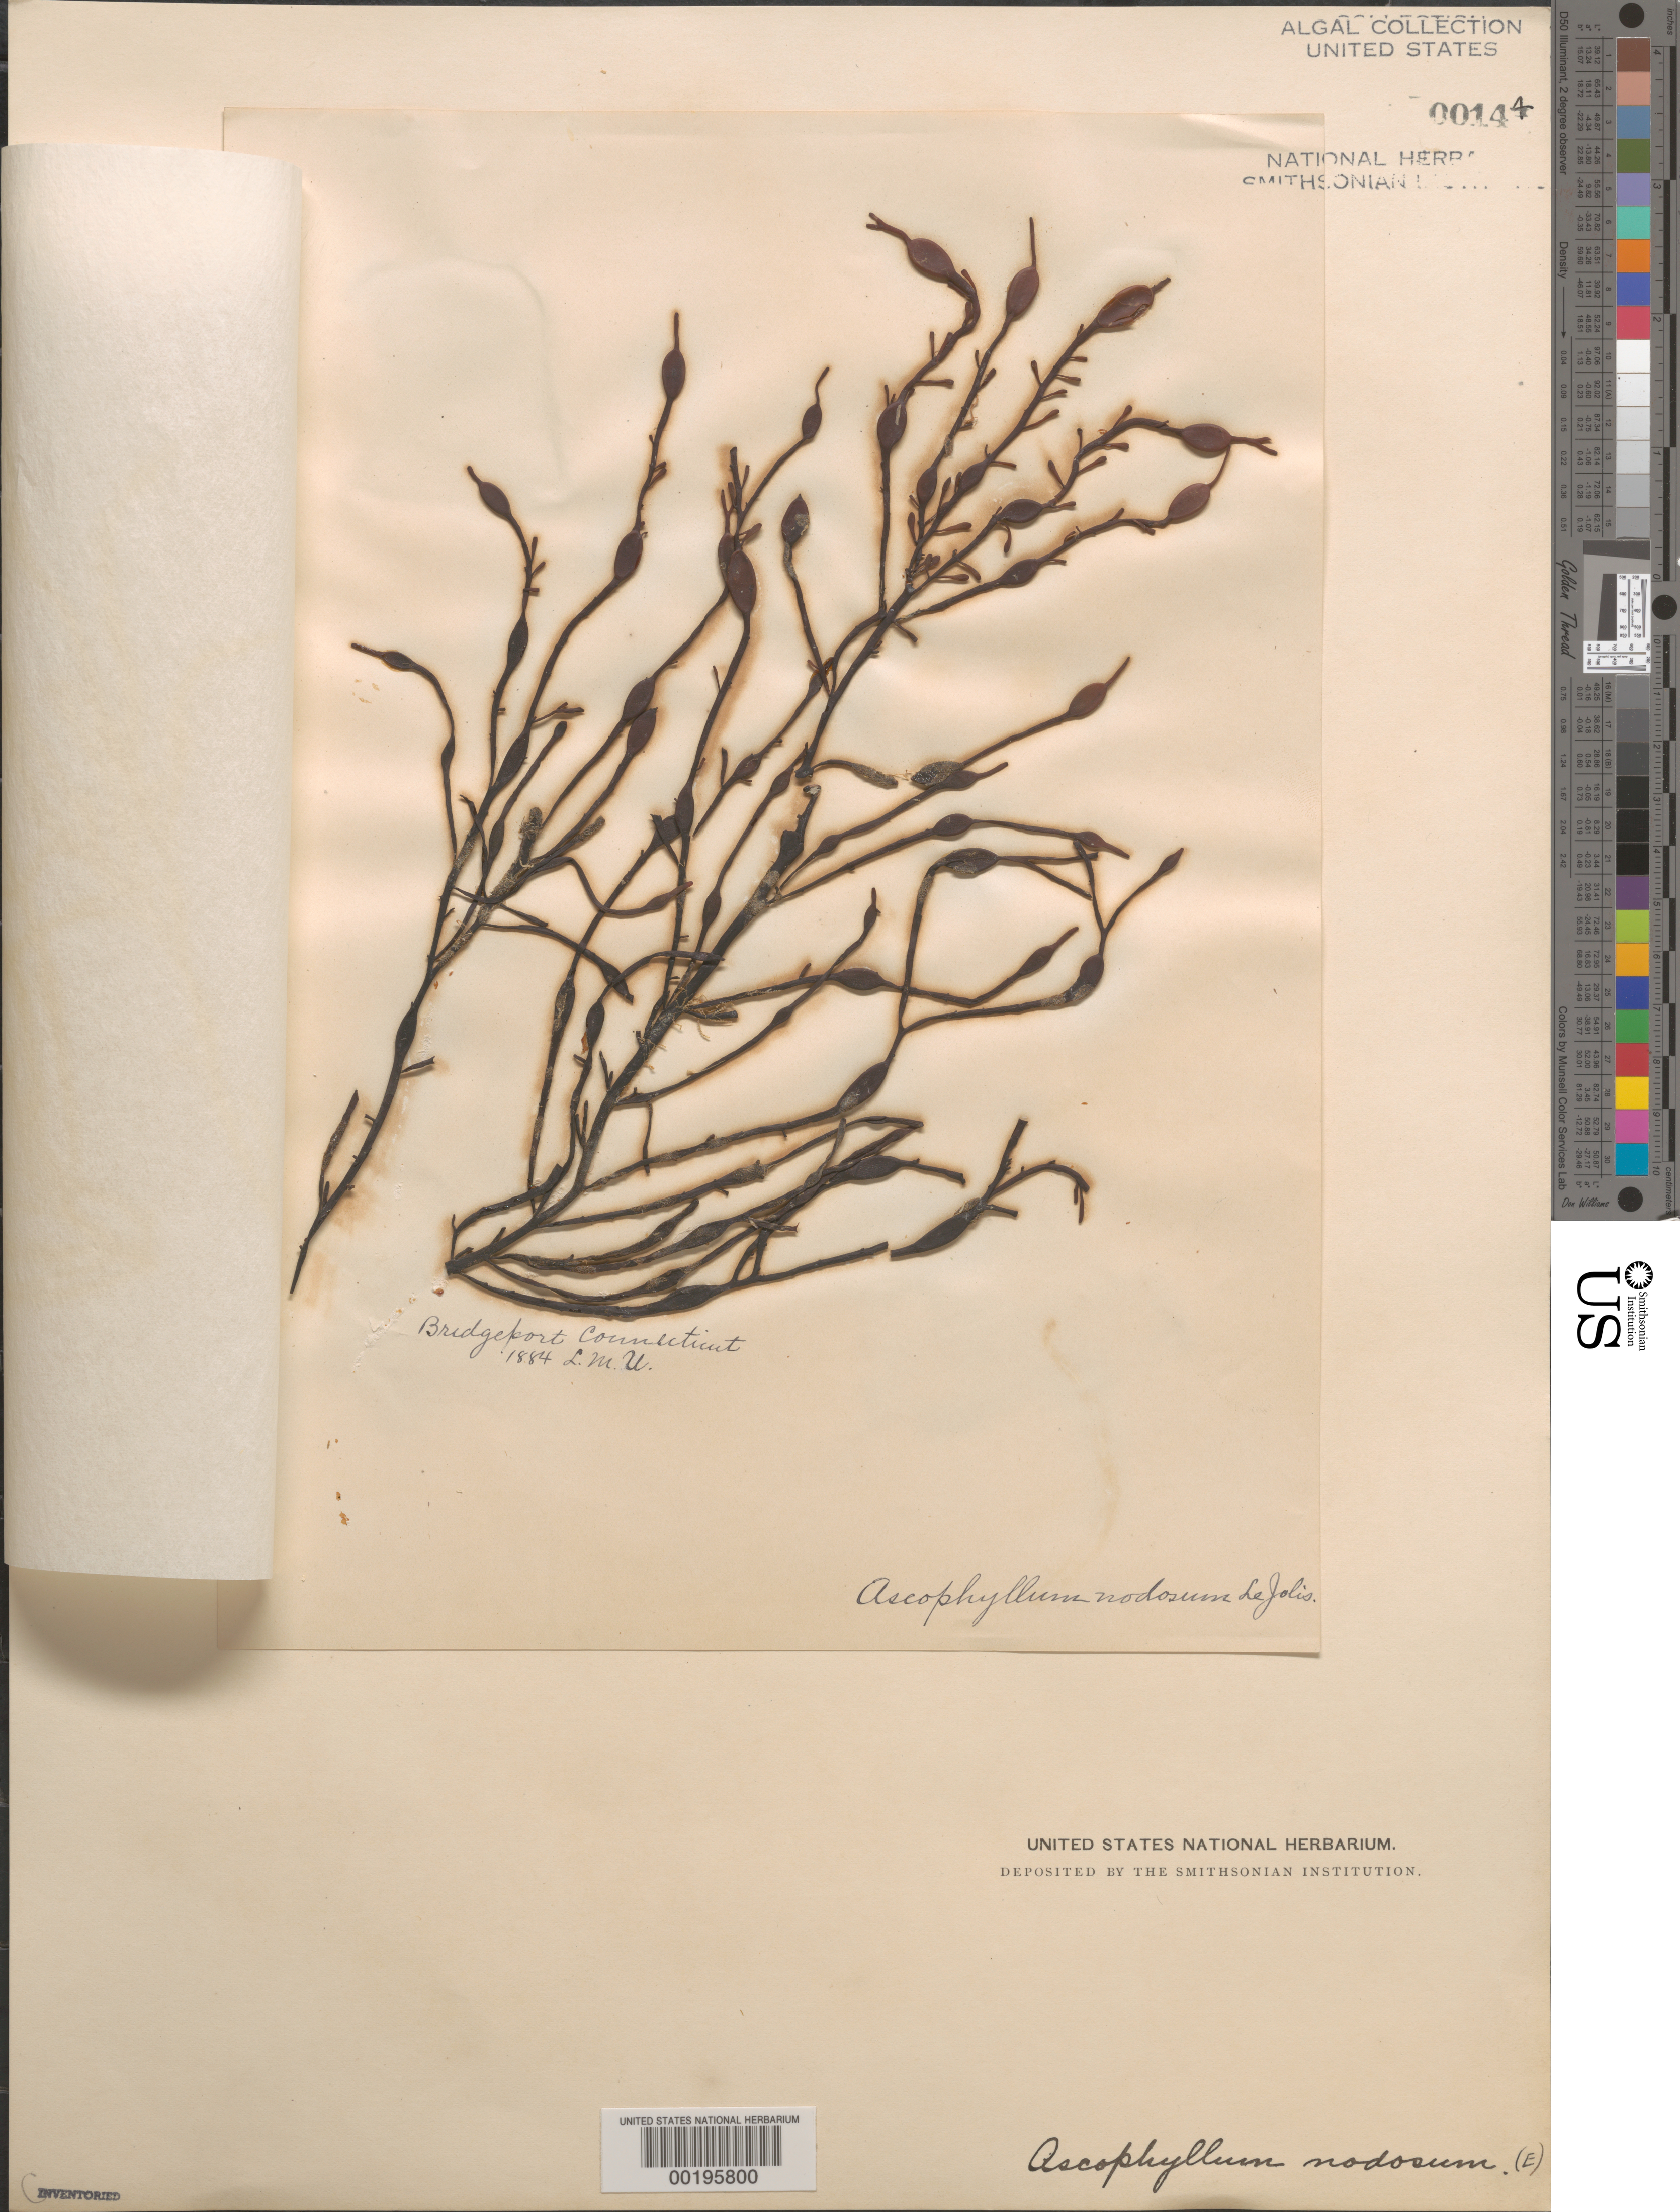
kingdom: Chromista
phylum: Ochrophyta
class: Phaeophyceae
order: Fucales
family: Fucaceae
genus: Ascophyllum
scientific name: Ascophyllum nodosum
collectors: L. M. Underwood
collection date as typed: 1884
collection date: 1884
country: United States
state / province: Connecticut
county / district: Fairfield County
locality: Bridgeport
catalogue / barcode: US 144